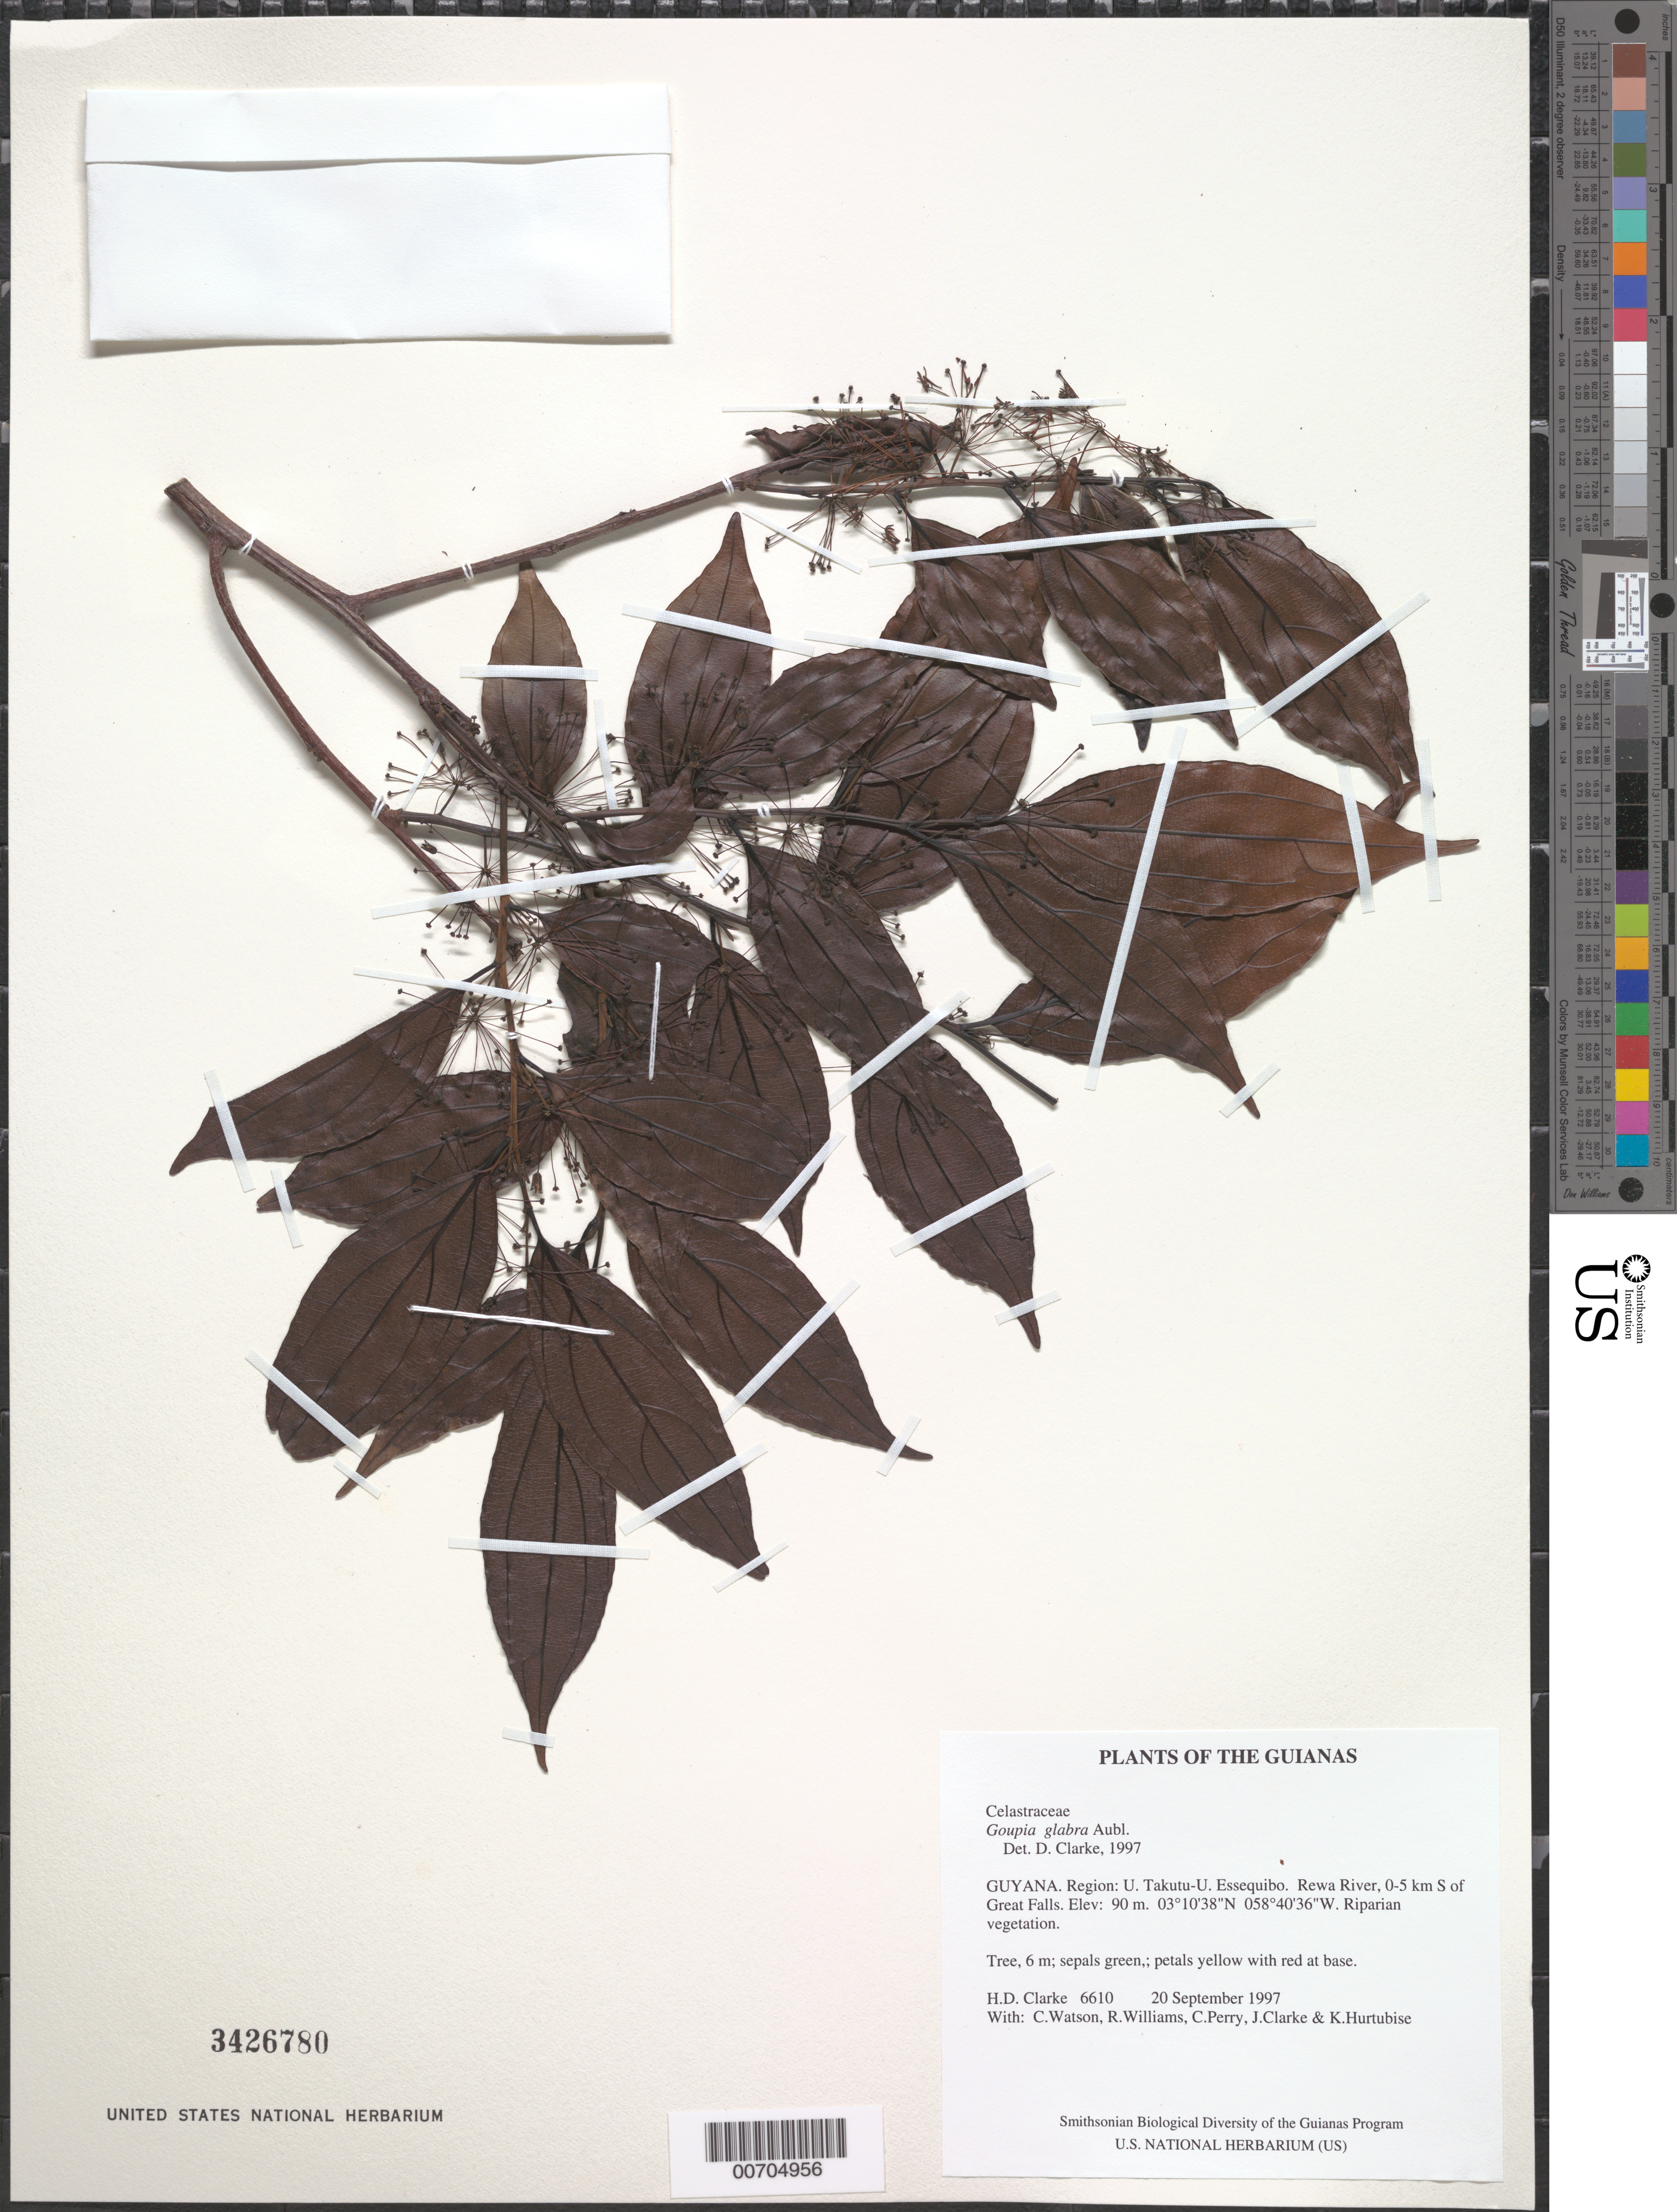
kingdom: Plantae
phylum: Tracheophyta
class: Magnoliopsida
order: Malpighiales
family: Goupiaceae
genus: Goupia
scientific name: Goupia glabra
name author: Aubl.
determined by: Clarke, H. D., University of North Carolina (Asheville)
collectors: H. D. Clarke, C. Watson, R. Williams, C. Perry, J. Clarke & K. Hurtubise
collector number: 6610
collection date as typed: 20 September 1997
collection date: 1997-09-20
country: Guyana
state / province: U. Takutu-U. Essequibo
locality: Rewa River, 0-5 km S of Great Falls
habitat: Riparian vegetation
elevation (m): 90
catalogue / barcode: US 3426780